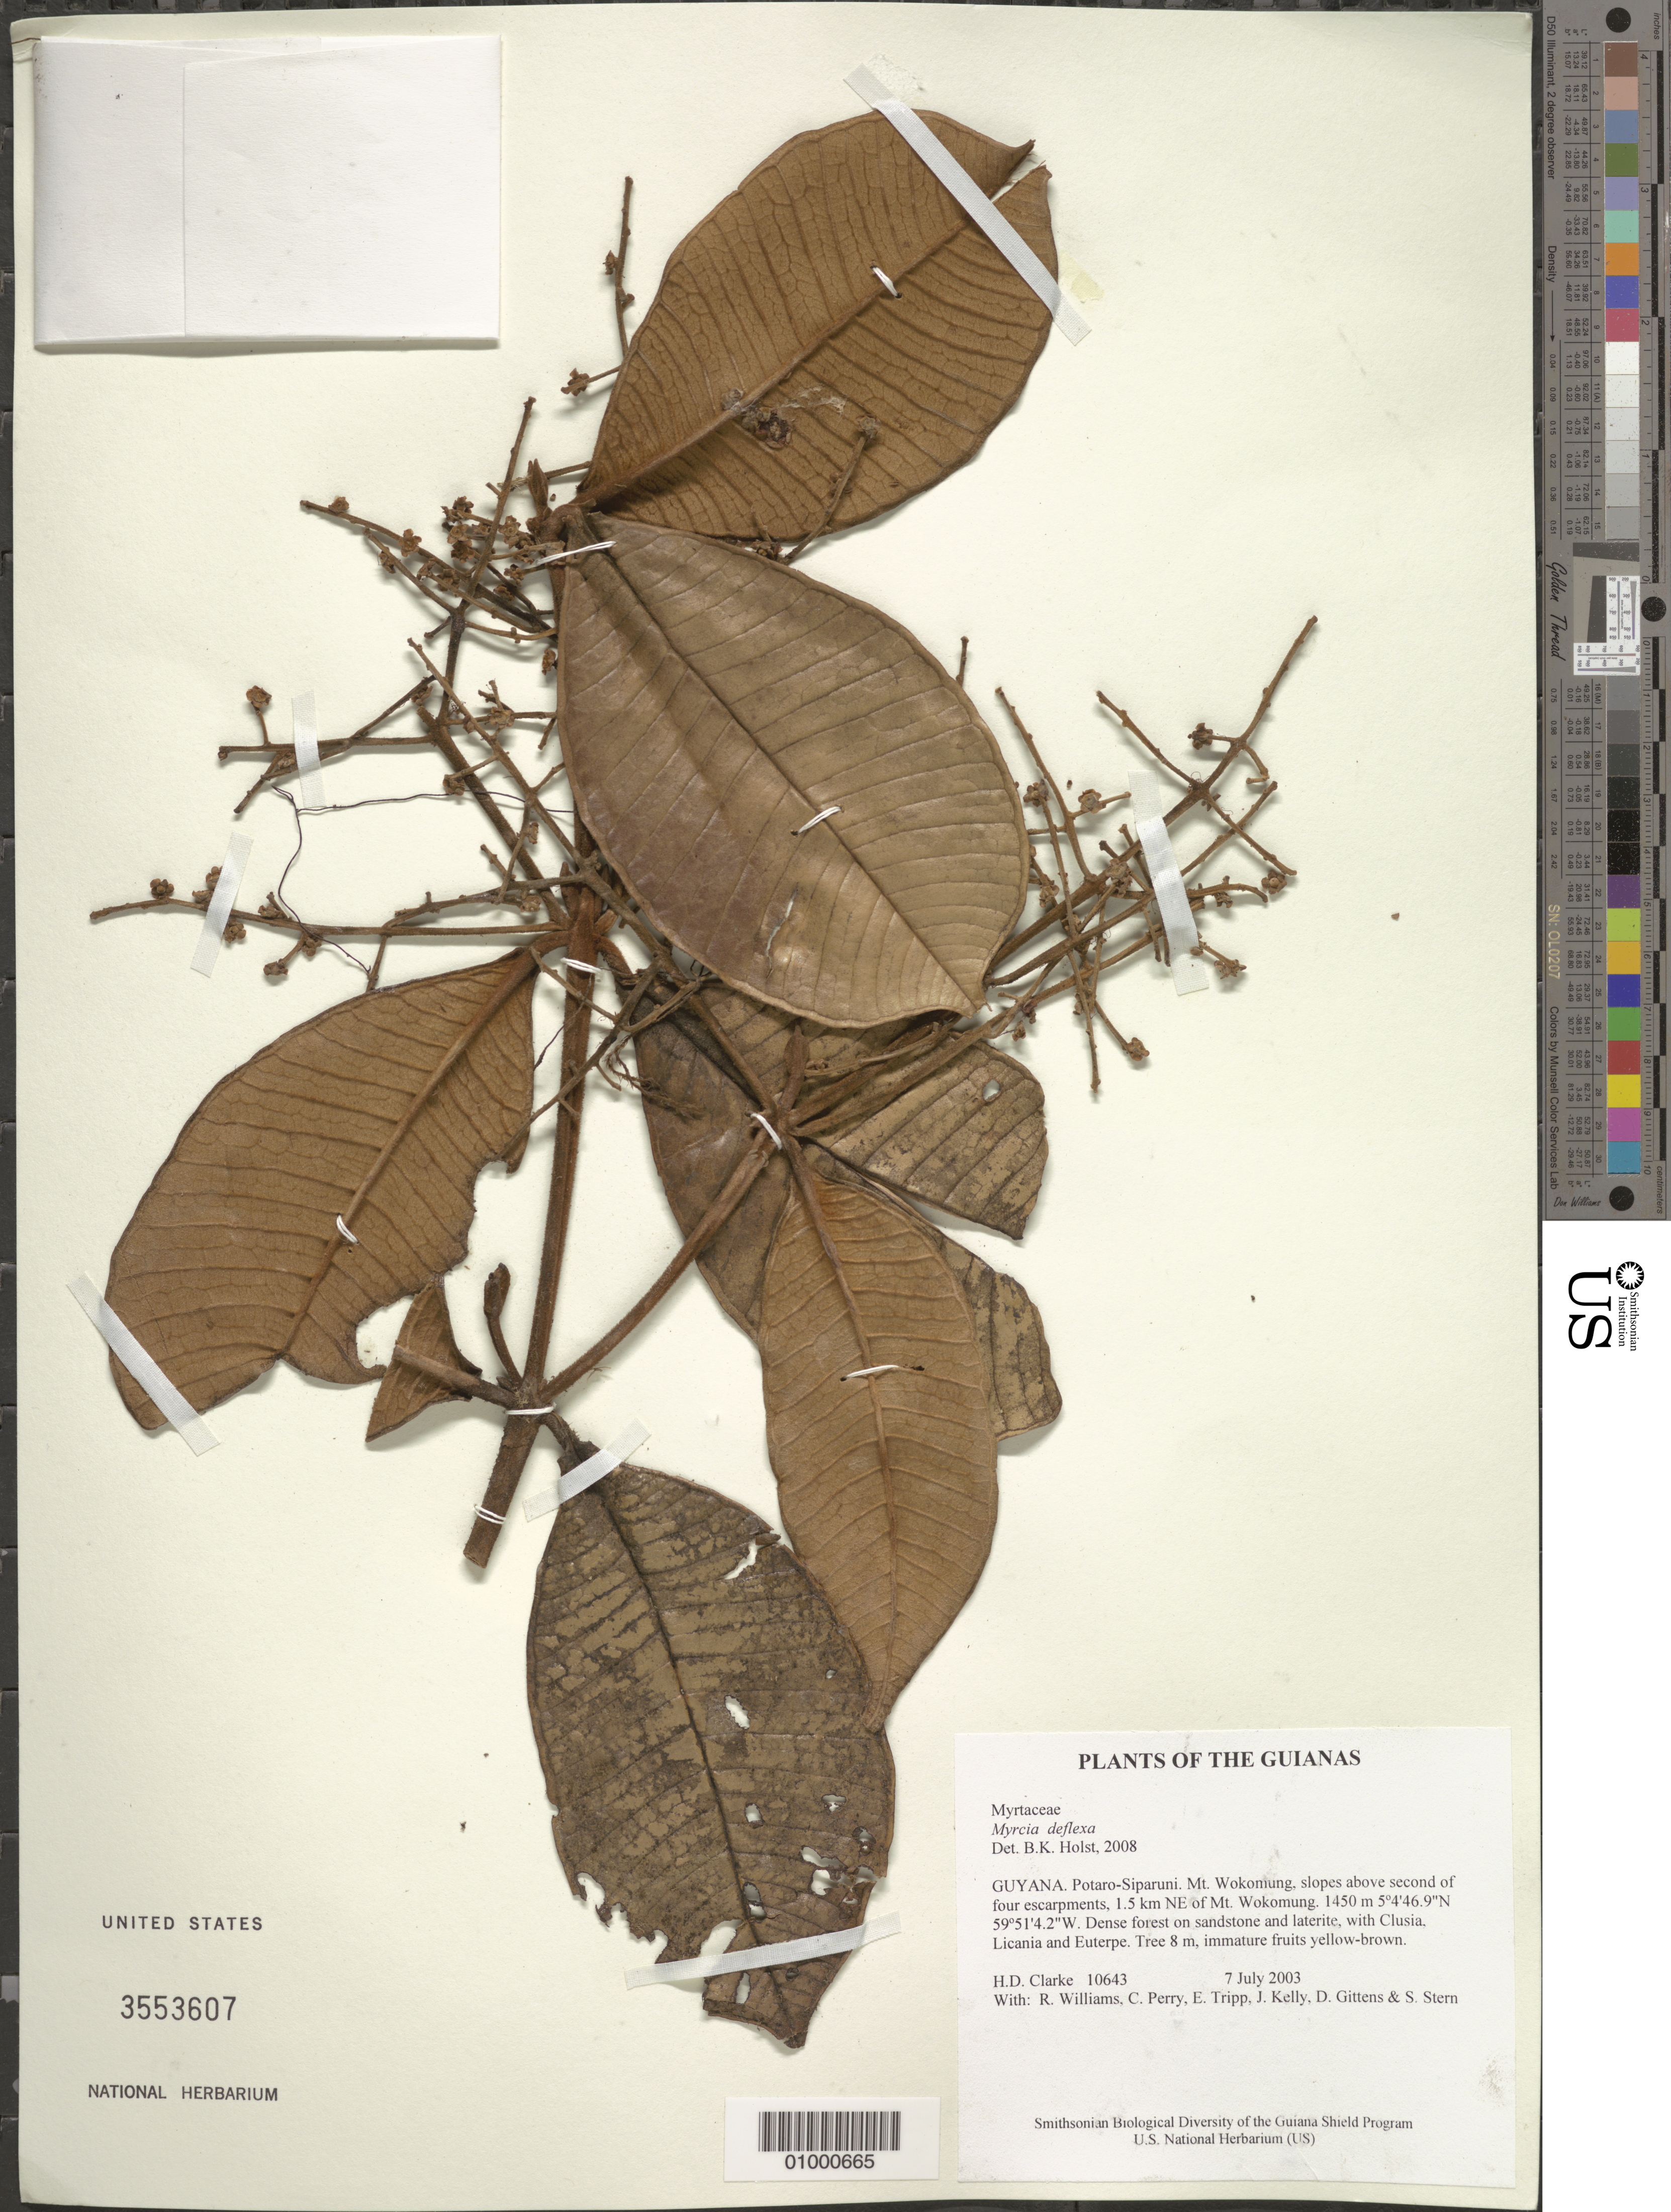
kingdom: Plantae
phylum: Tracheophyta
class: Magnoliopsida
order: Myrtales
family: Myrtaceae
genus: Myrcia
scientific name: Myrcia deflexa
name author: (Poir.) DC.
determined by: Holst, Bruce K.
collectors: H. D. Clarke, R. Williams, C. Perry, E. Tripp, J. Kelly, D. Gittens & S. R. Stern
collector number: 10643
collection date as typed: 7 July 2003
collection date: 2003-07-07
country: Guyana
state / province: Potaro-Siparuni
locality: Mt. Wokomung, slopes above second of four escarpments, 1.5 km NE of Mt. Wokomung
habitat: Dense forest on sandstone and laterite, with Clusia, Licania and Euterpe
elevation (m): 1450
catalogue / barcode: US 3553607